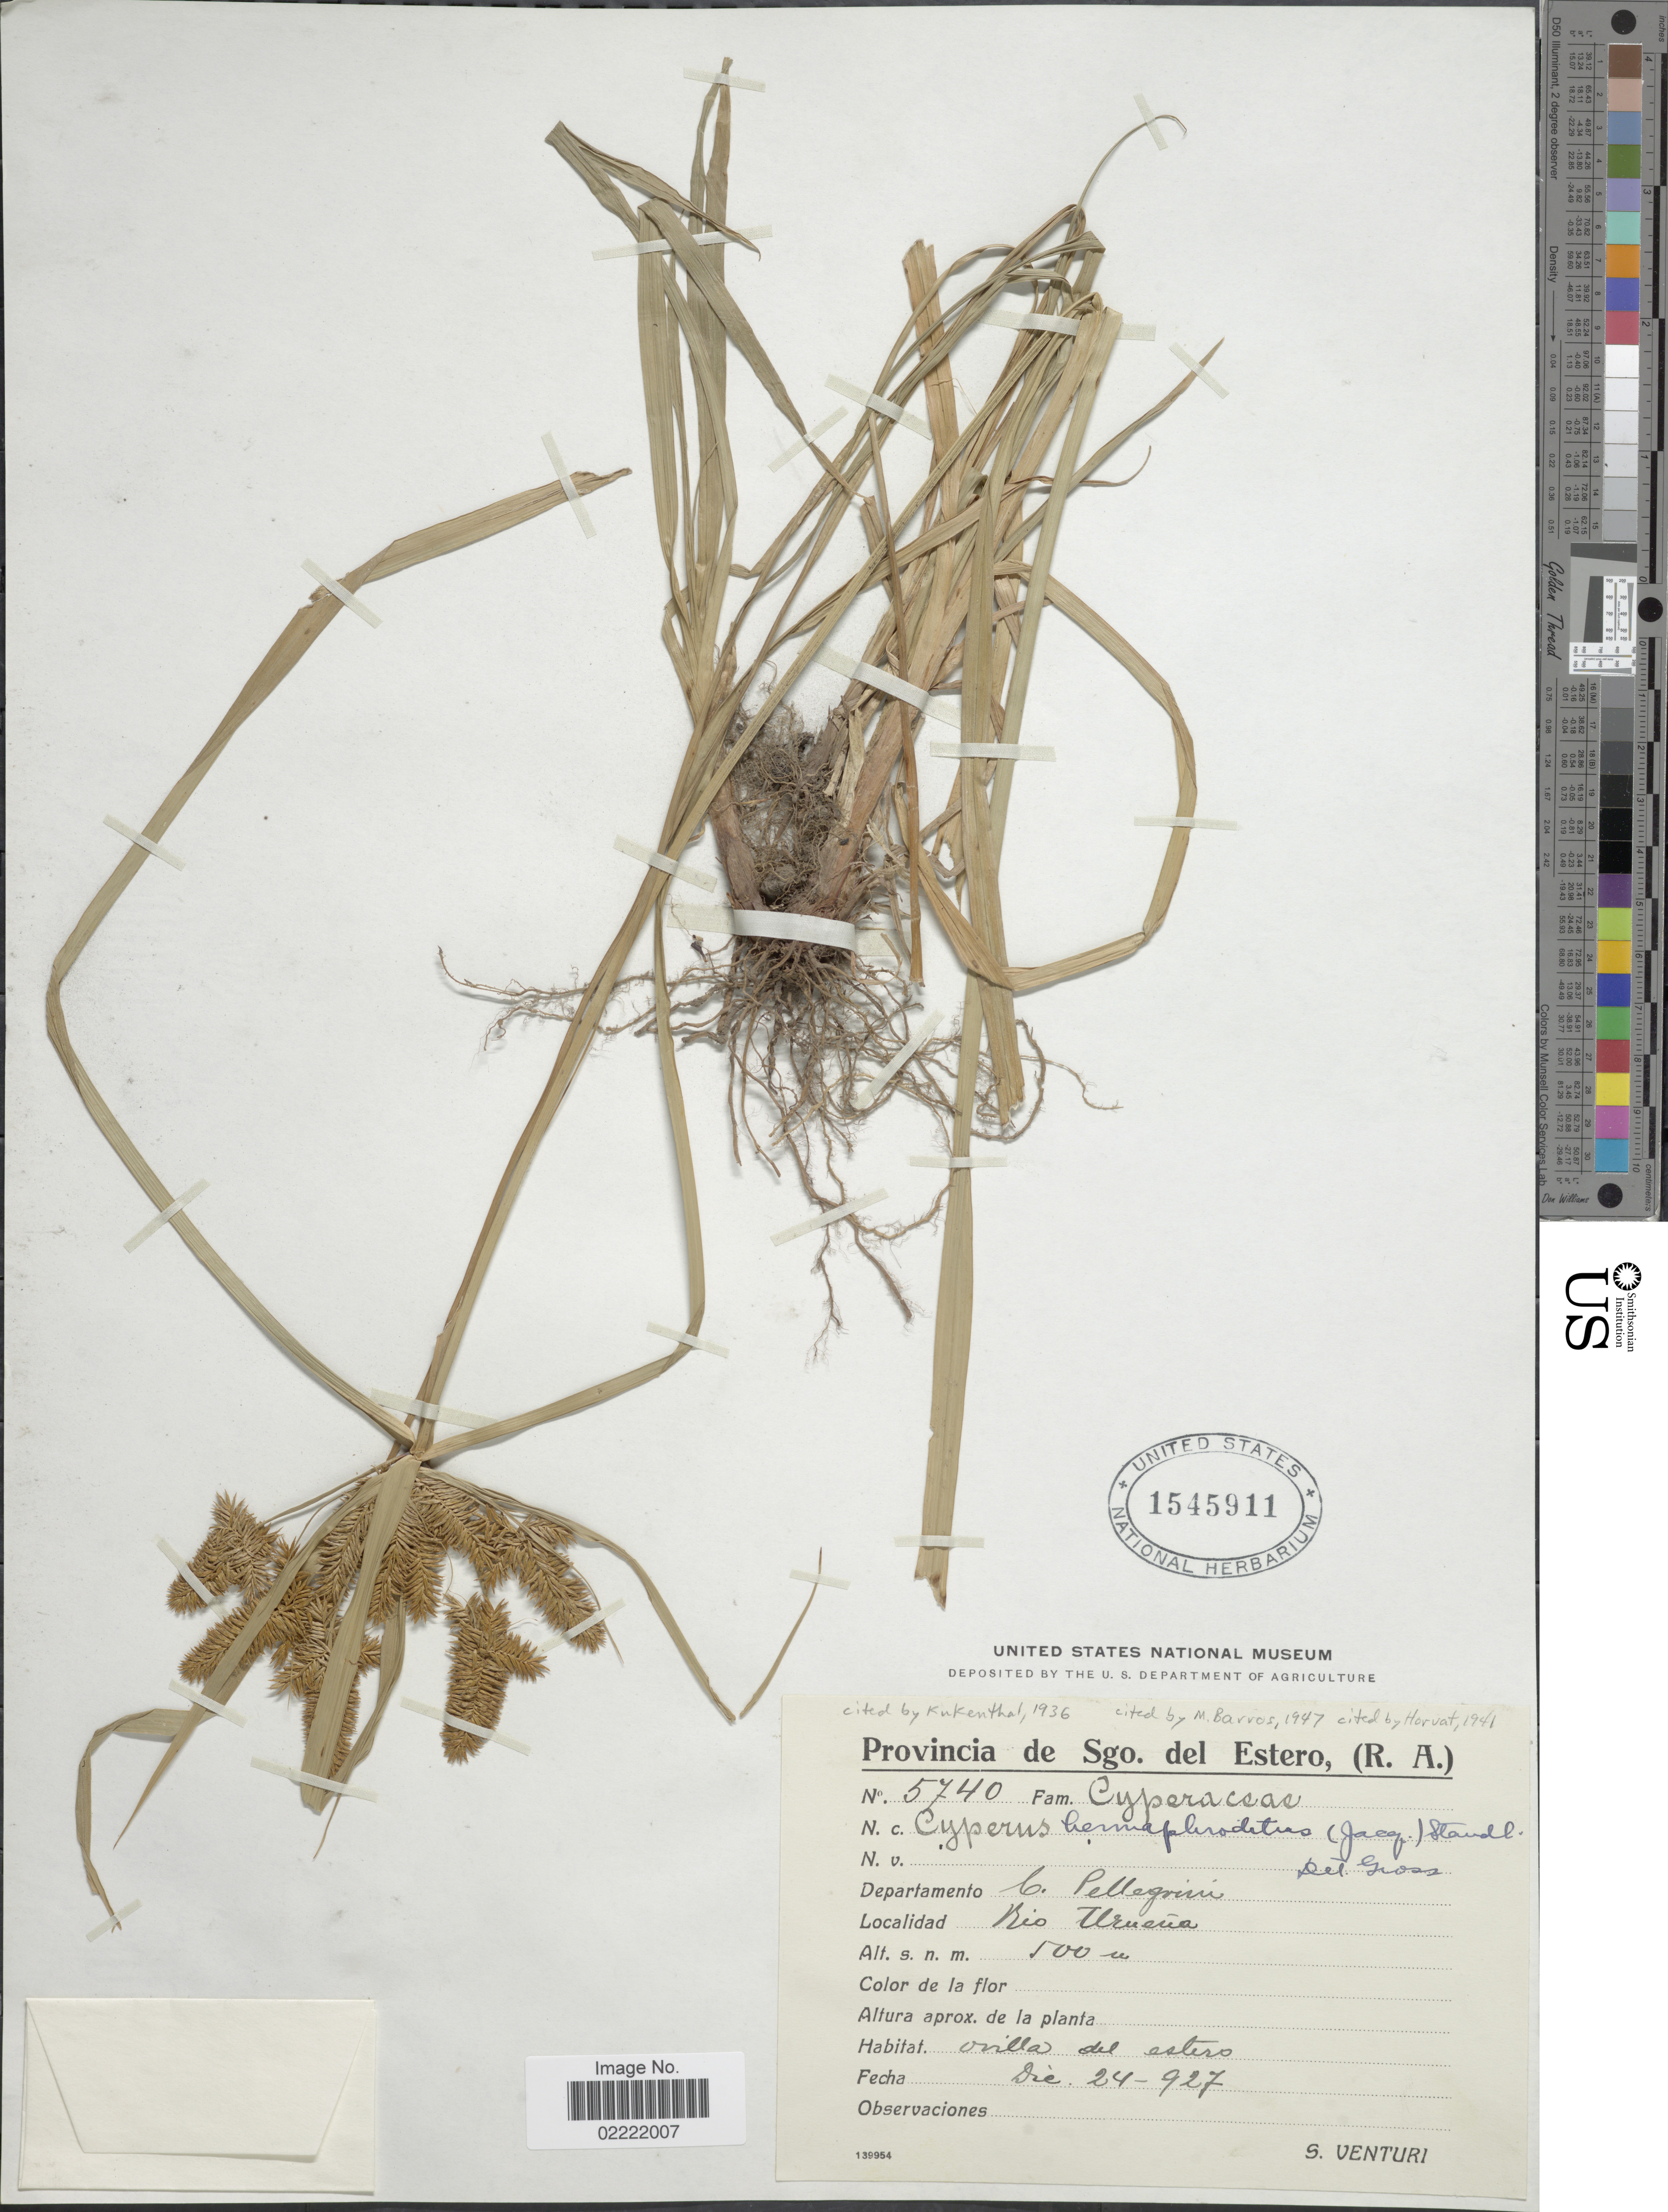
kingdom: Plantae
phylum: Tracheophyta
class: Liliopsida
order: Poales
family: Cyperaceae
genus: Cyperus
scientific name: Cyperus hermaphroditus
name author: (Jacq.) Standl.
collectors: S. Venturi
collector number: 5740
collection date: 1927-12-24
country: Argentina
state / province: Santiago del Estero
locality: (R.A.) Departamento C. Pellegrini, Rio Uruena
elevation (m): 500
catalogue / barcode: US 1545911